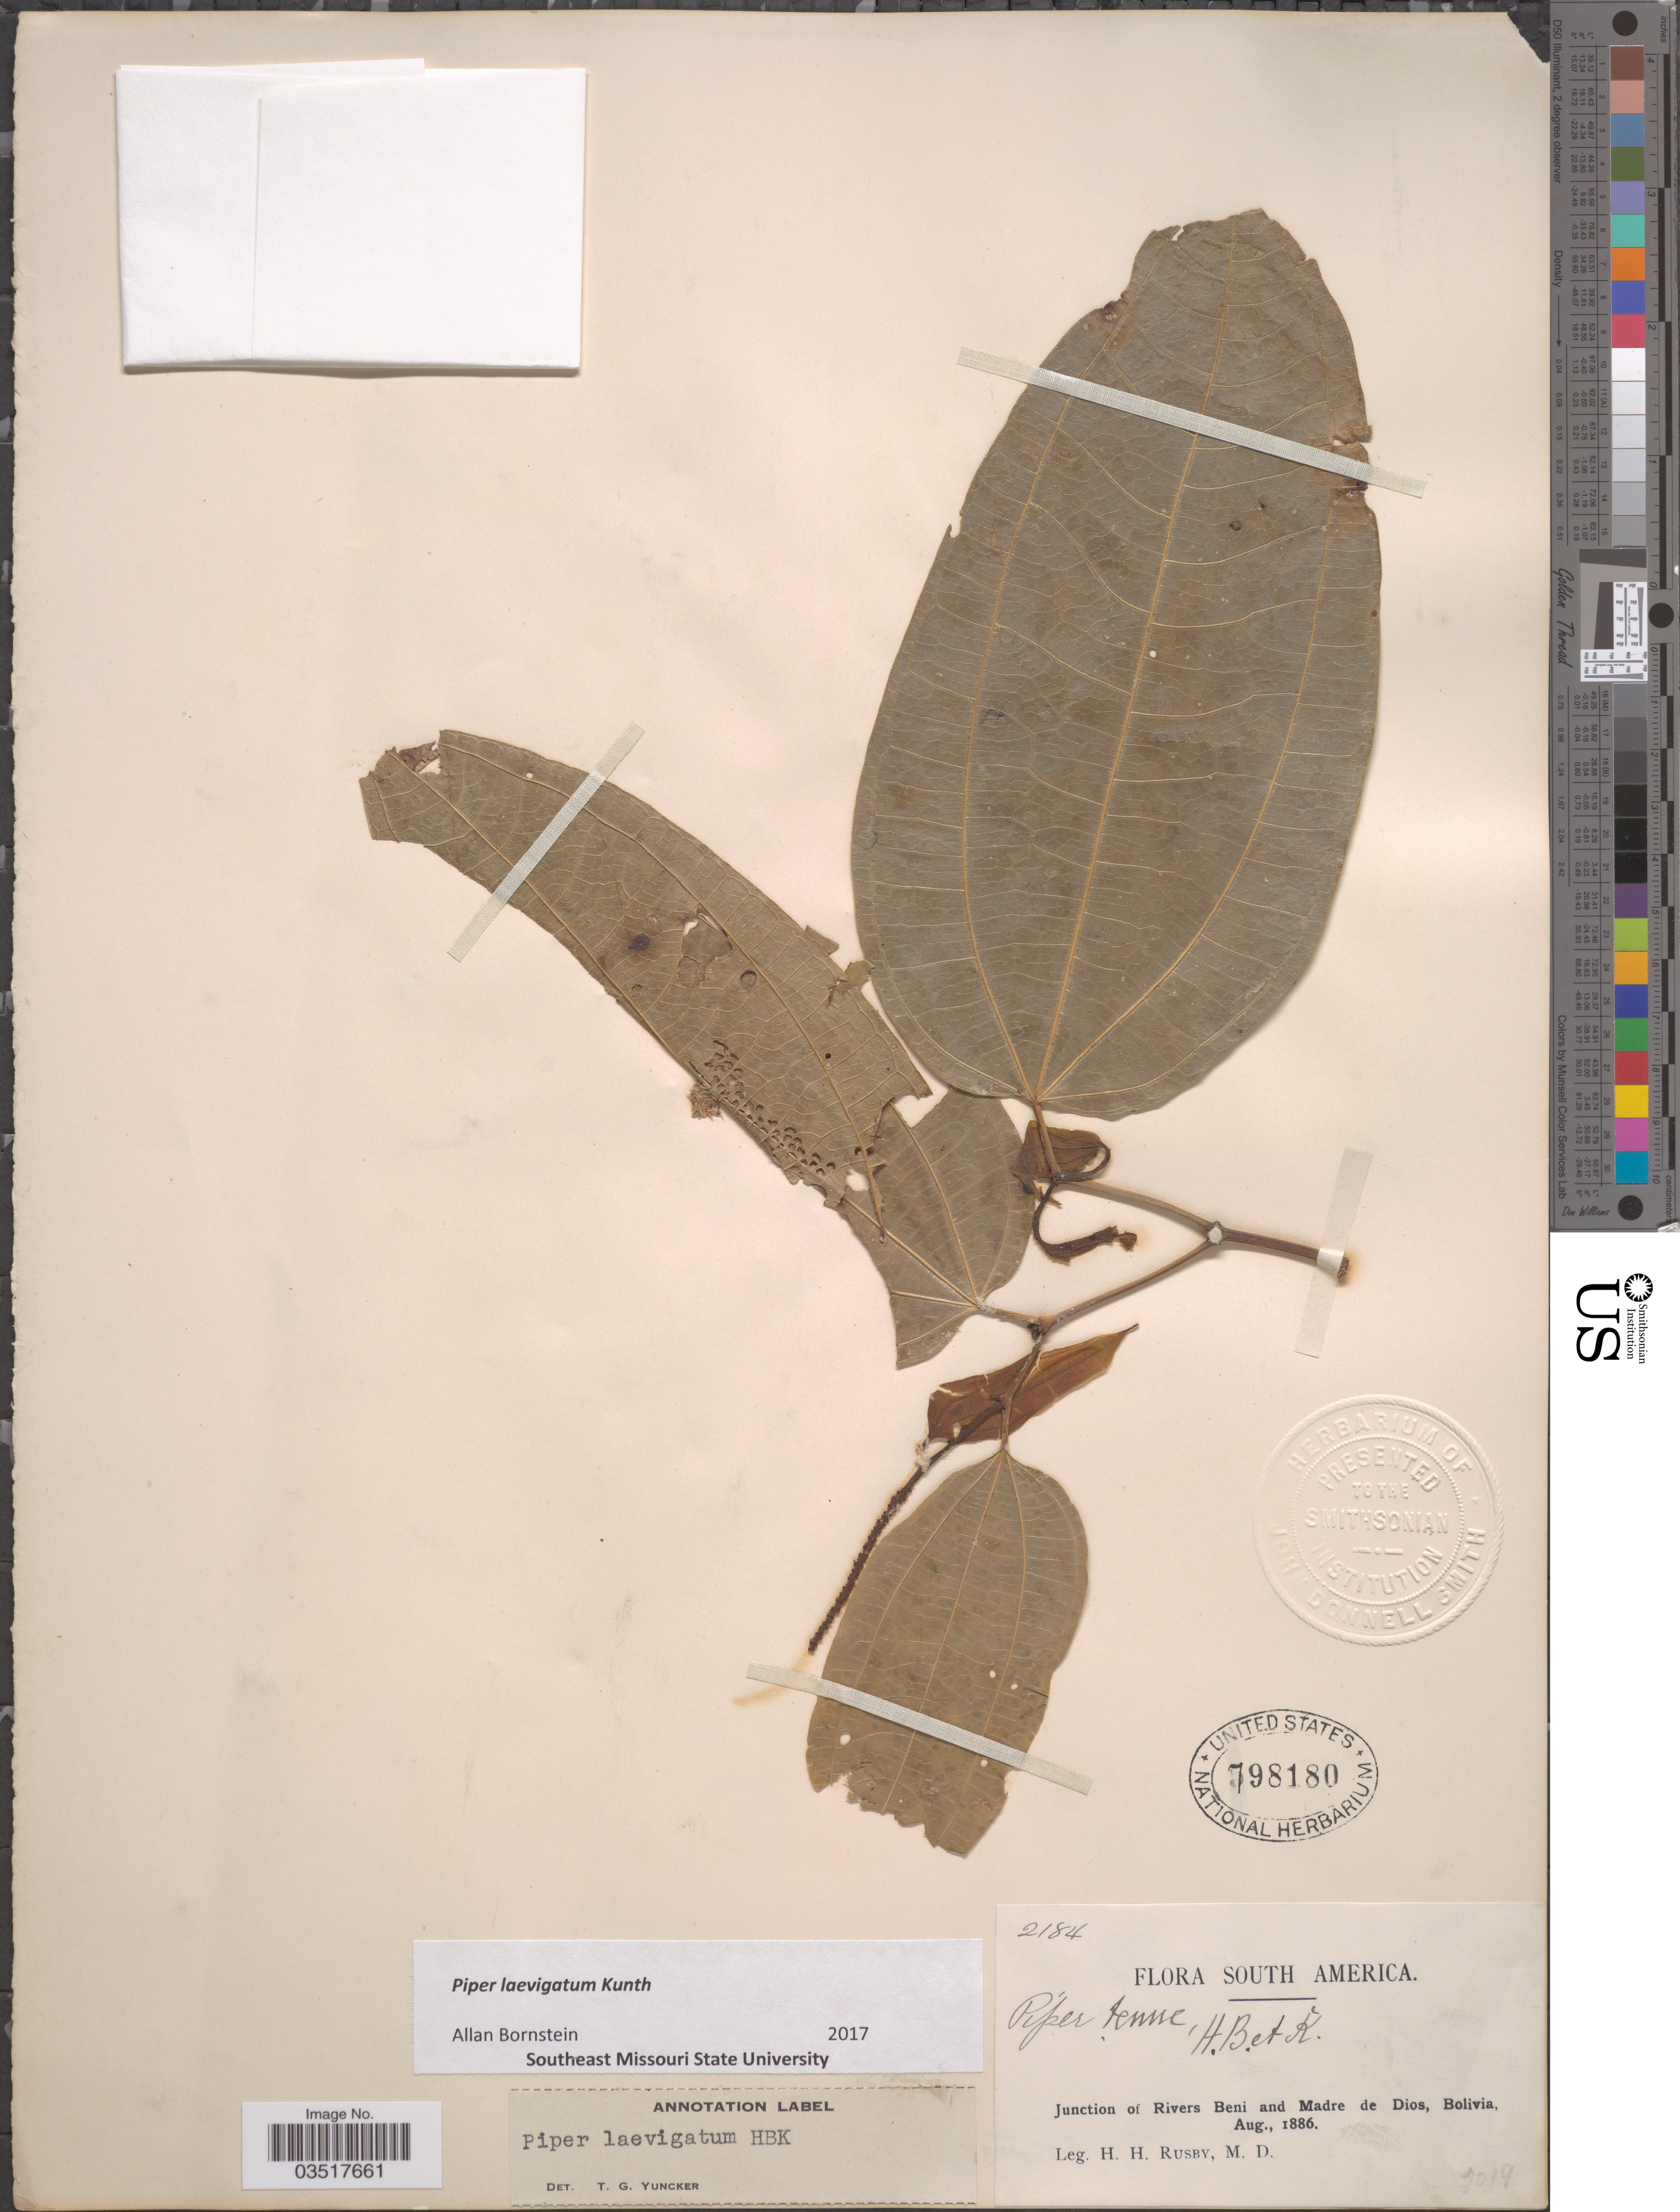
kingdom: Plantae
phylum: Tracheophyta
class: Magnoliopsida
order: Piperales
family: Piperaceae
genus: Piper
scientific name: Piper laevigatum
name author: Kunth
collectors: H. H. Rusby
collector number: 2184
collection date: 1886-08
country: Bolivia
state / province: Beni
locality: Junction of Rivers Beni and Madre de Dios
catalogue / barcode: US 798180